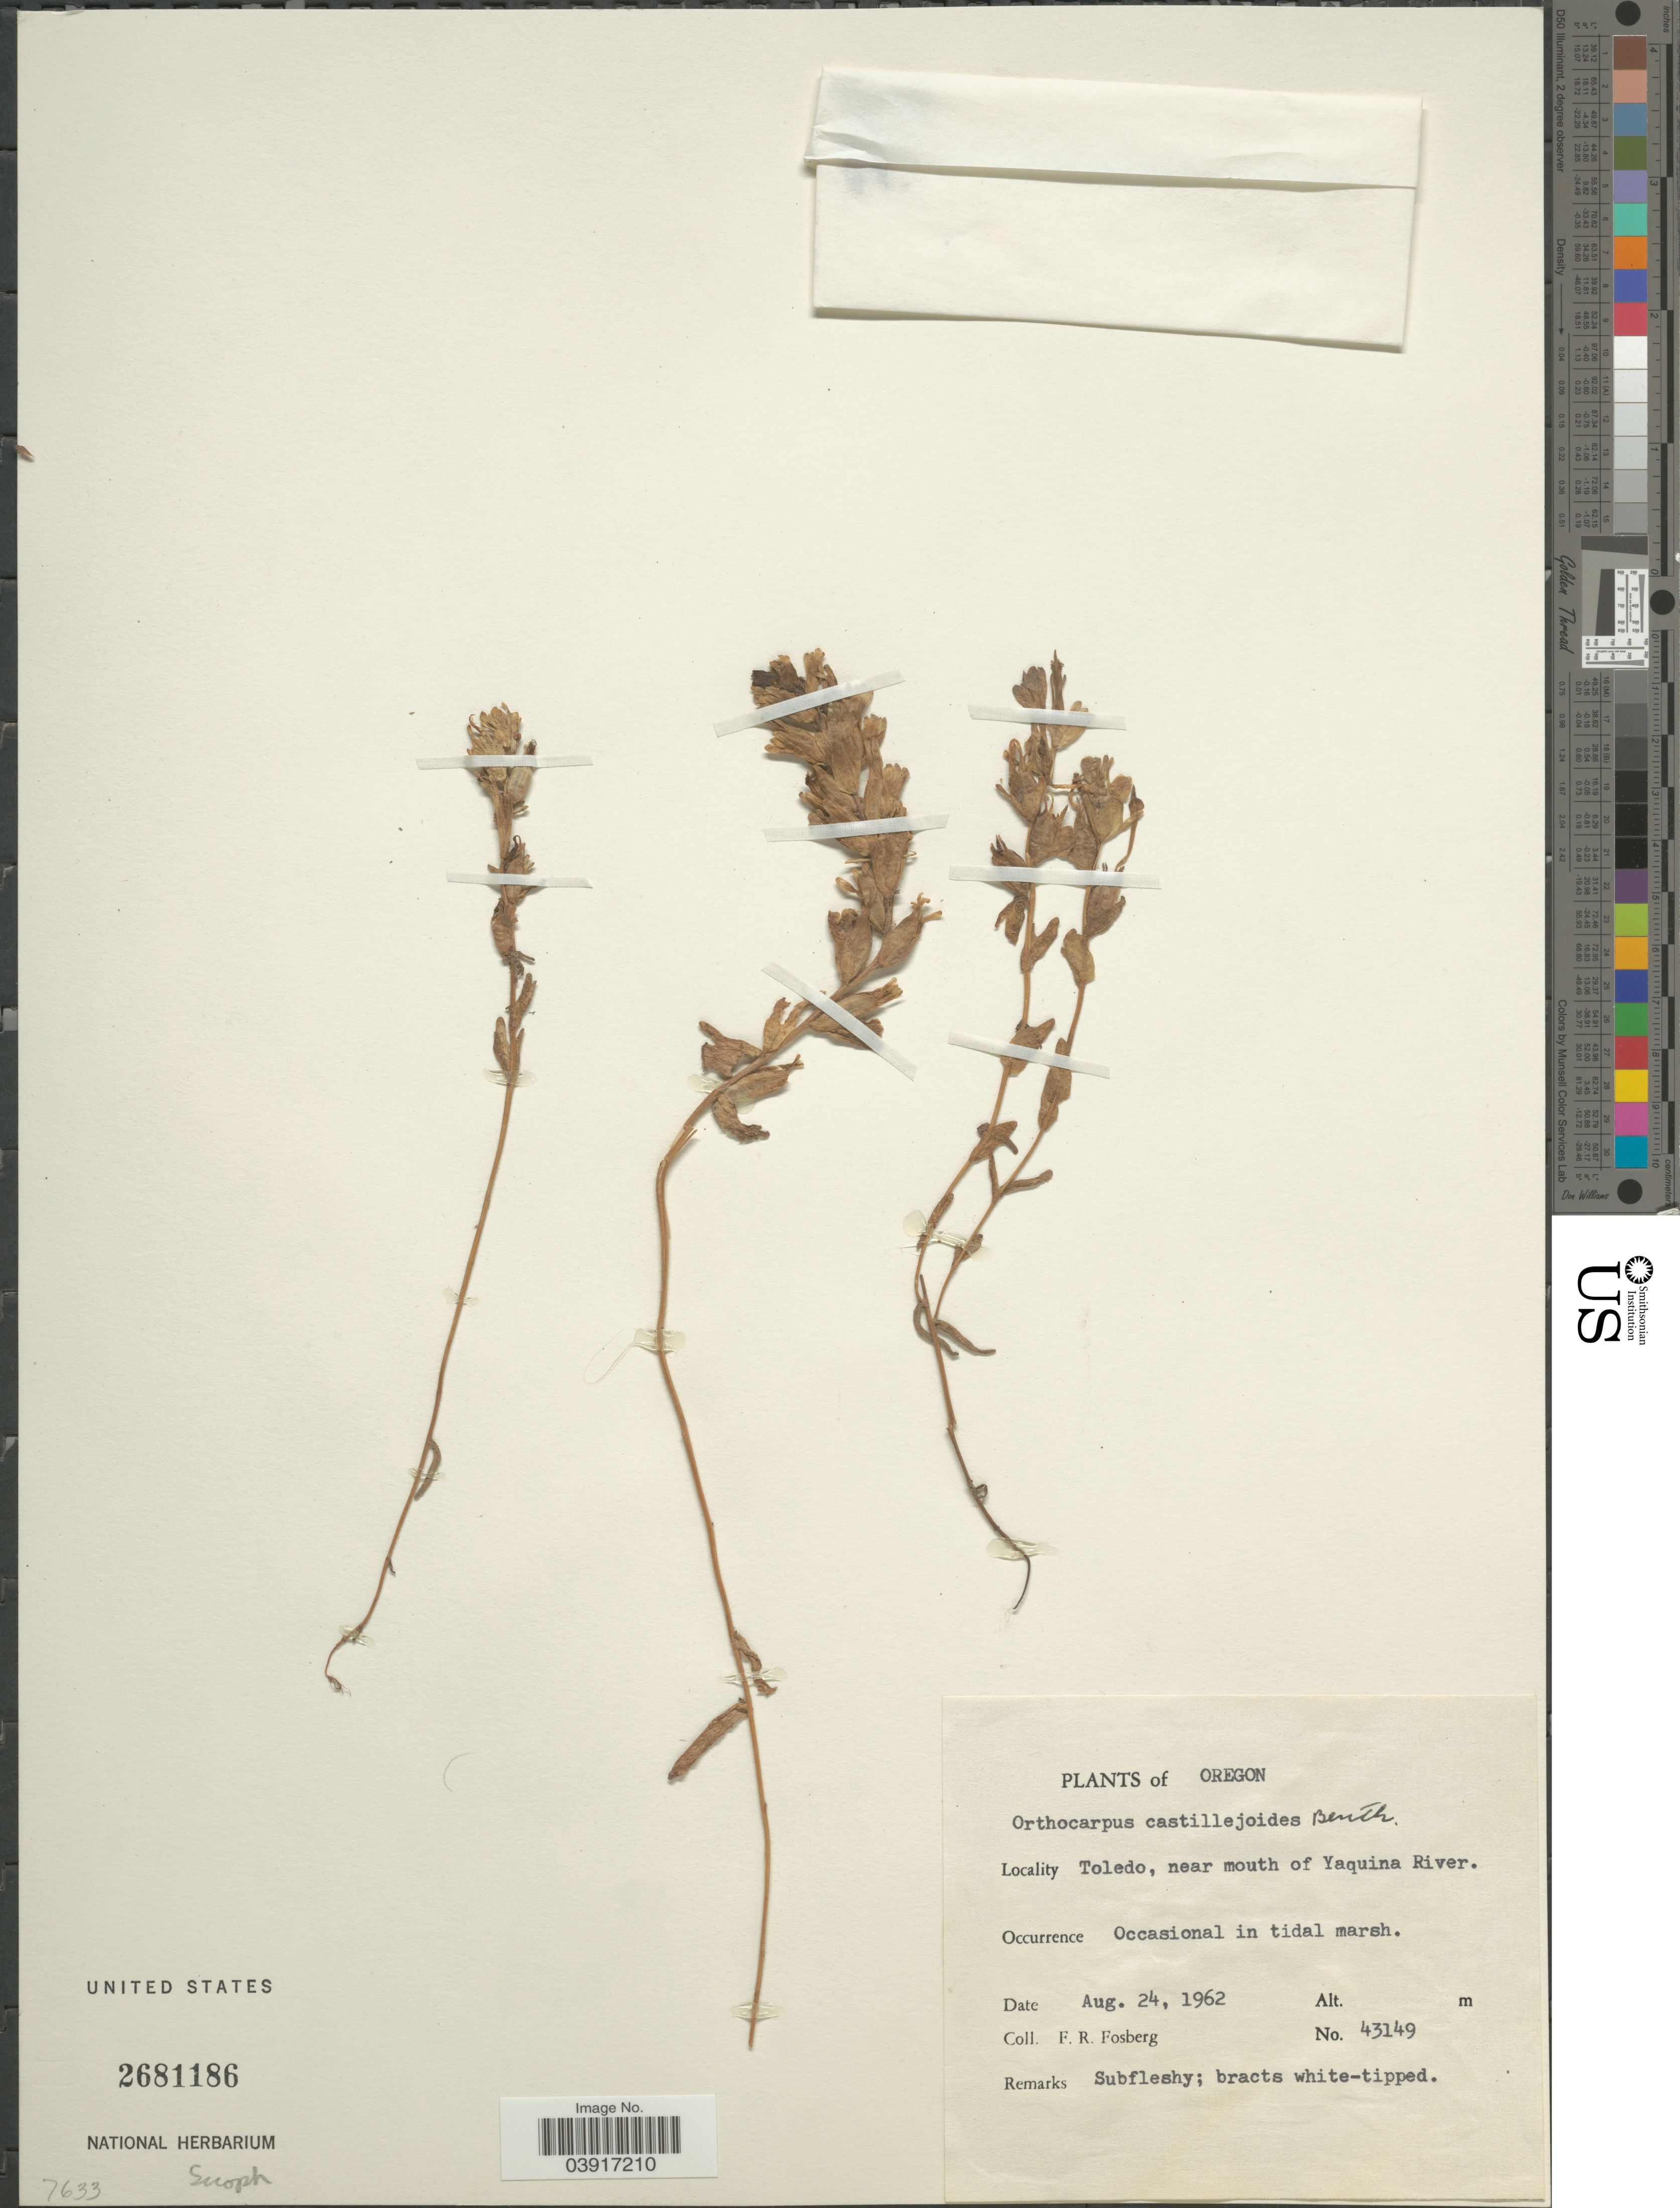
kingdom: Plantae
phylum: Tracheophyta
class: Magnoliopsida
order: Lamiales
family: Orobanchaceae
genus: Orthocarpus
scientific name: Orthocarpus castillejoides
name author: Benth.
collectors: F. R. Fosberg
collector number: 43149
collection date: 1962-08-24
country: United States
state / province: Oregon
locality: Toledo, near mouth of Yaquina River.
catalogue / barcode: US 2681186